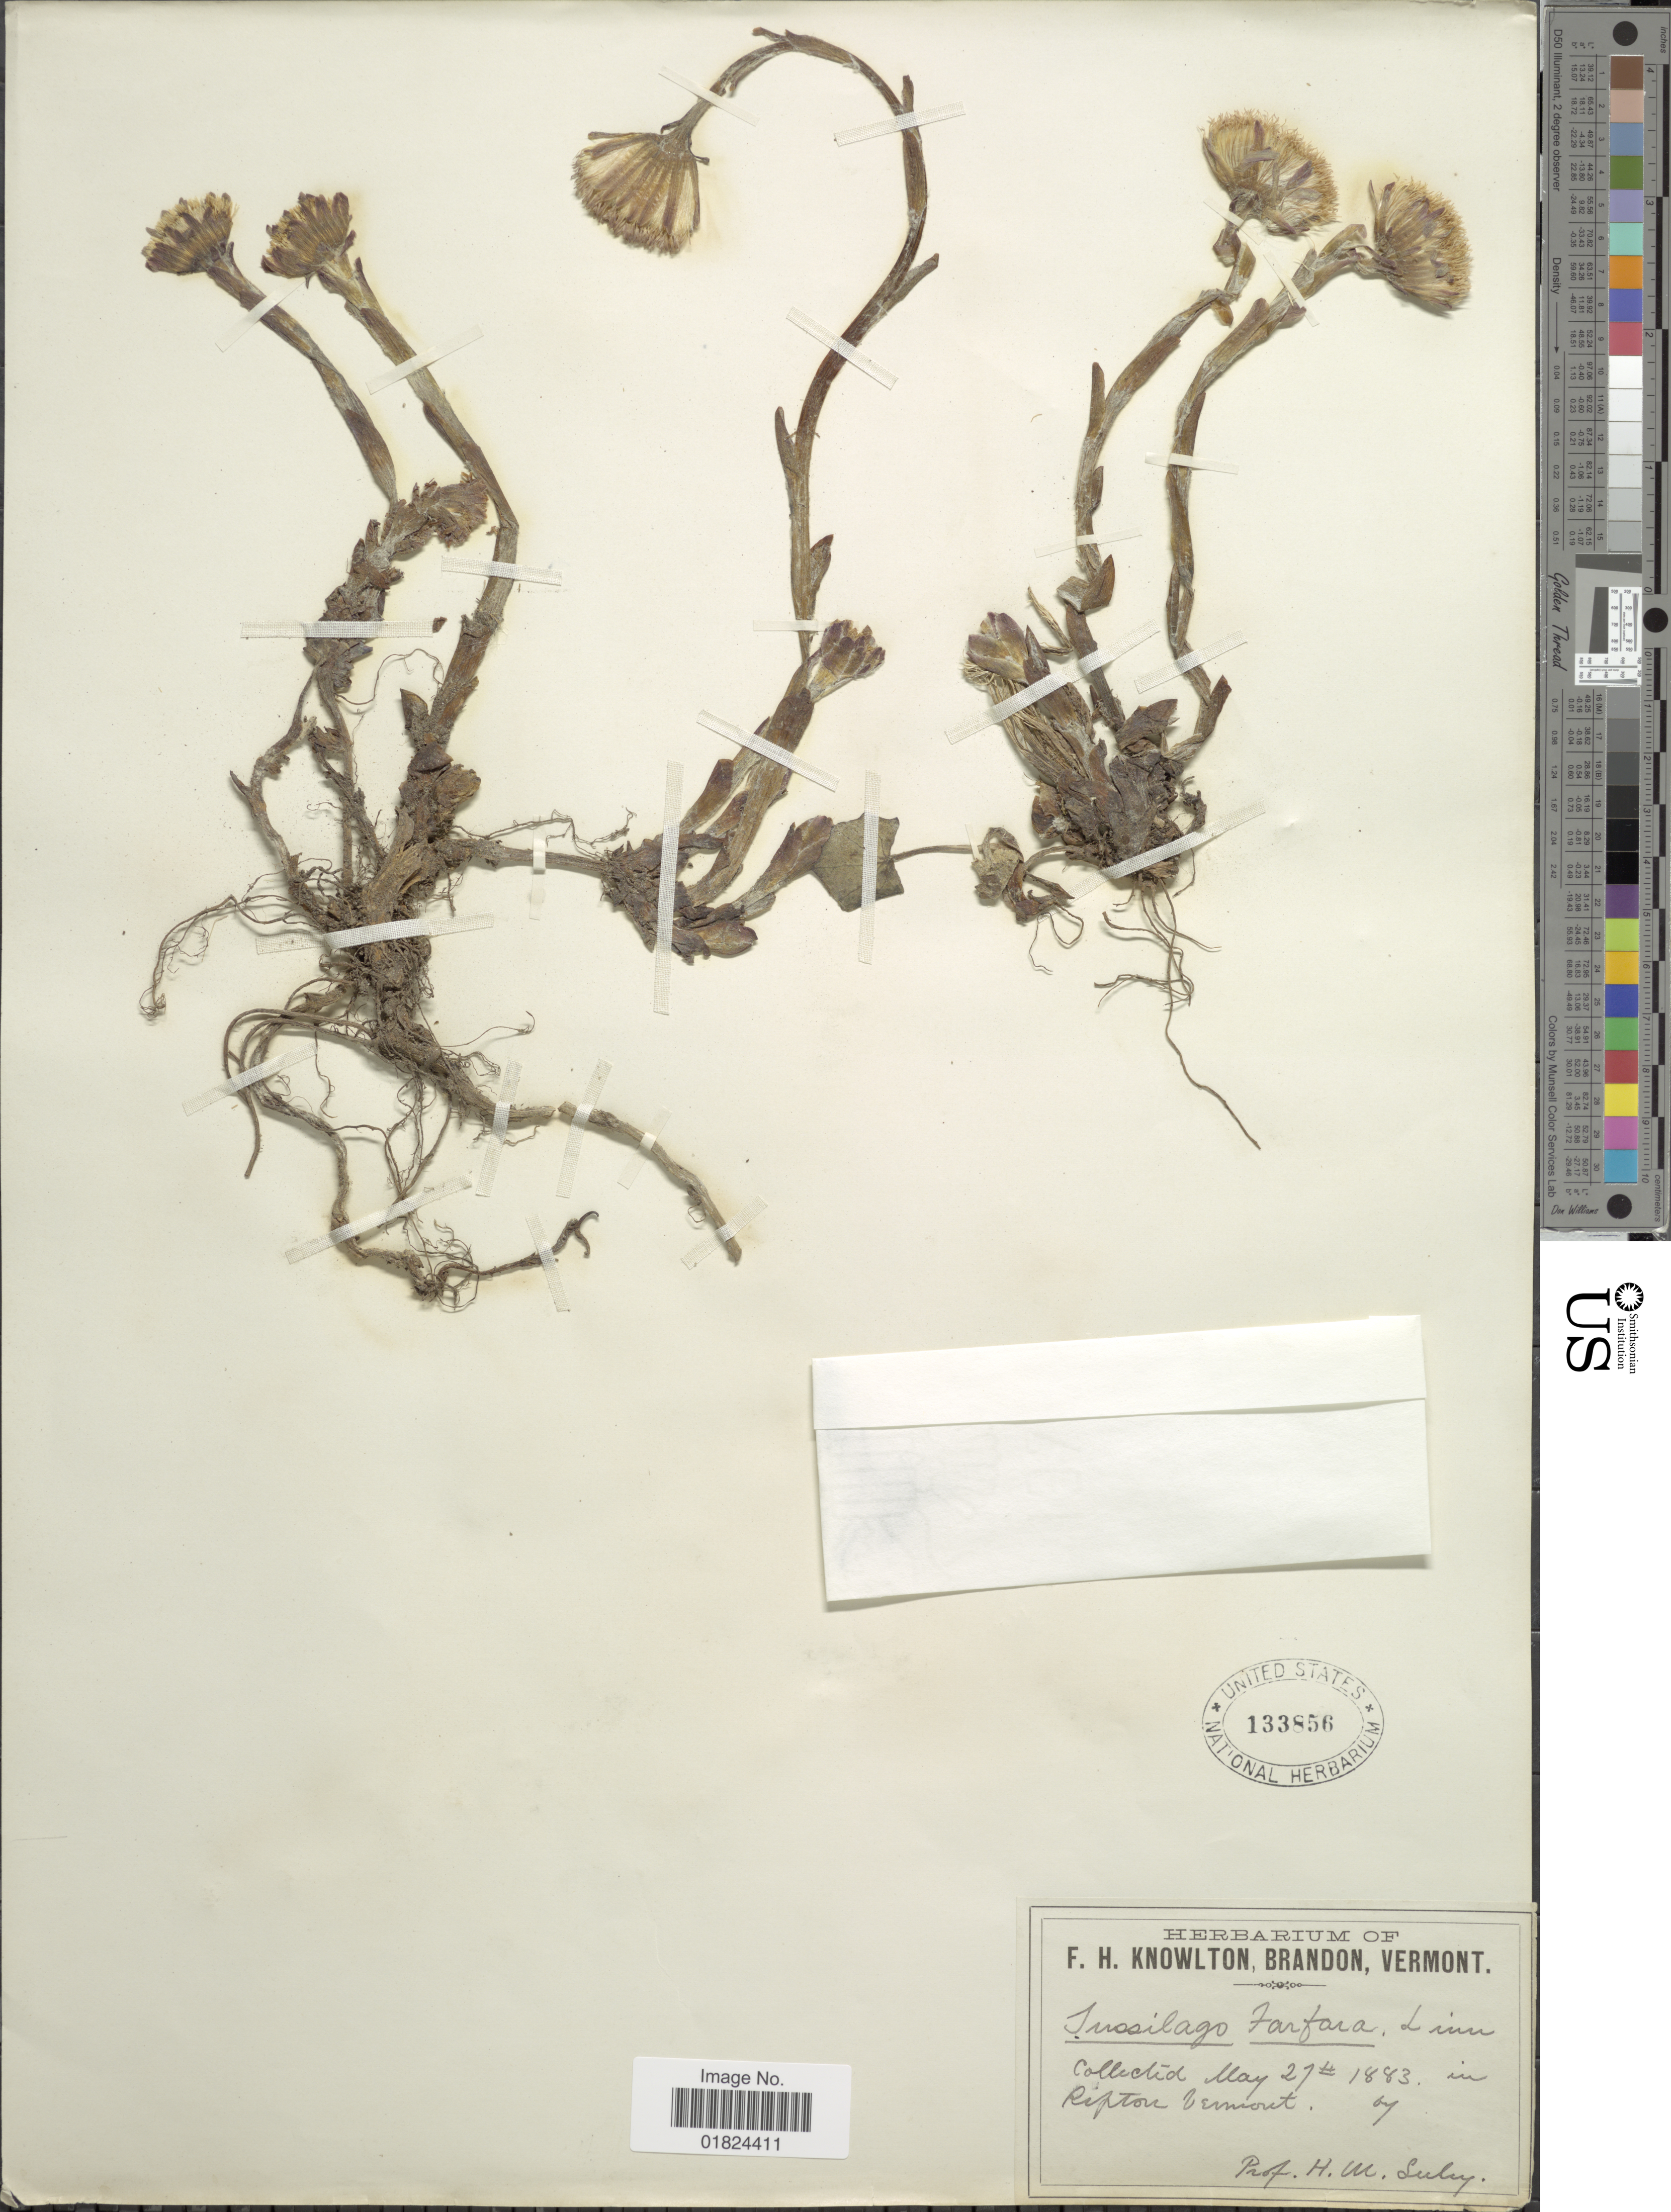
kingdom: Plantae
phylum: Tracheophyta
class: Magnoliopsida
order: Asterales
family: Asteraceae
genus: Tussilago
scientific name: Tussilago farfara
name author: L.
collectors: H. Suley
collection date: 1883-05-27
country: United States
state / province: Vermont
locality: Ripton.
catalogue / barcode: US 133856